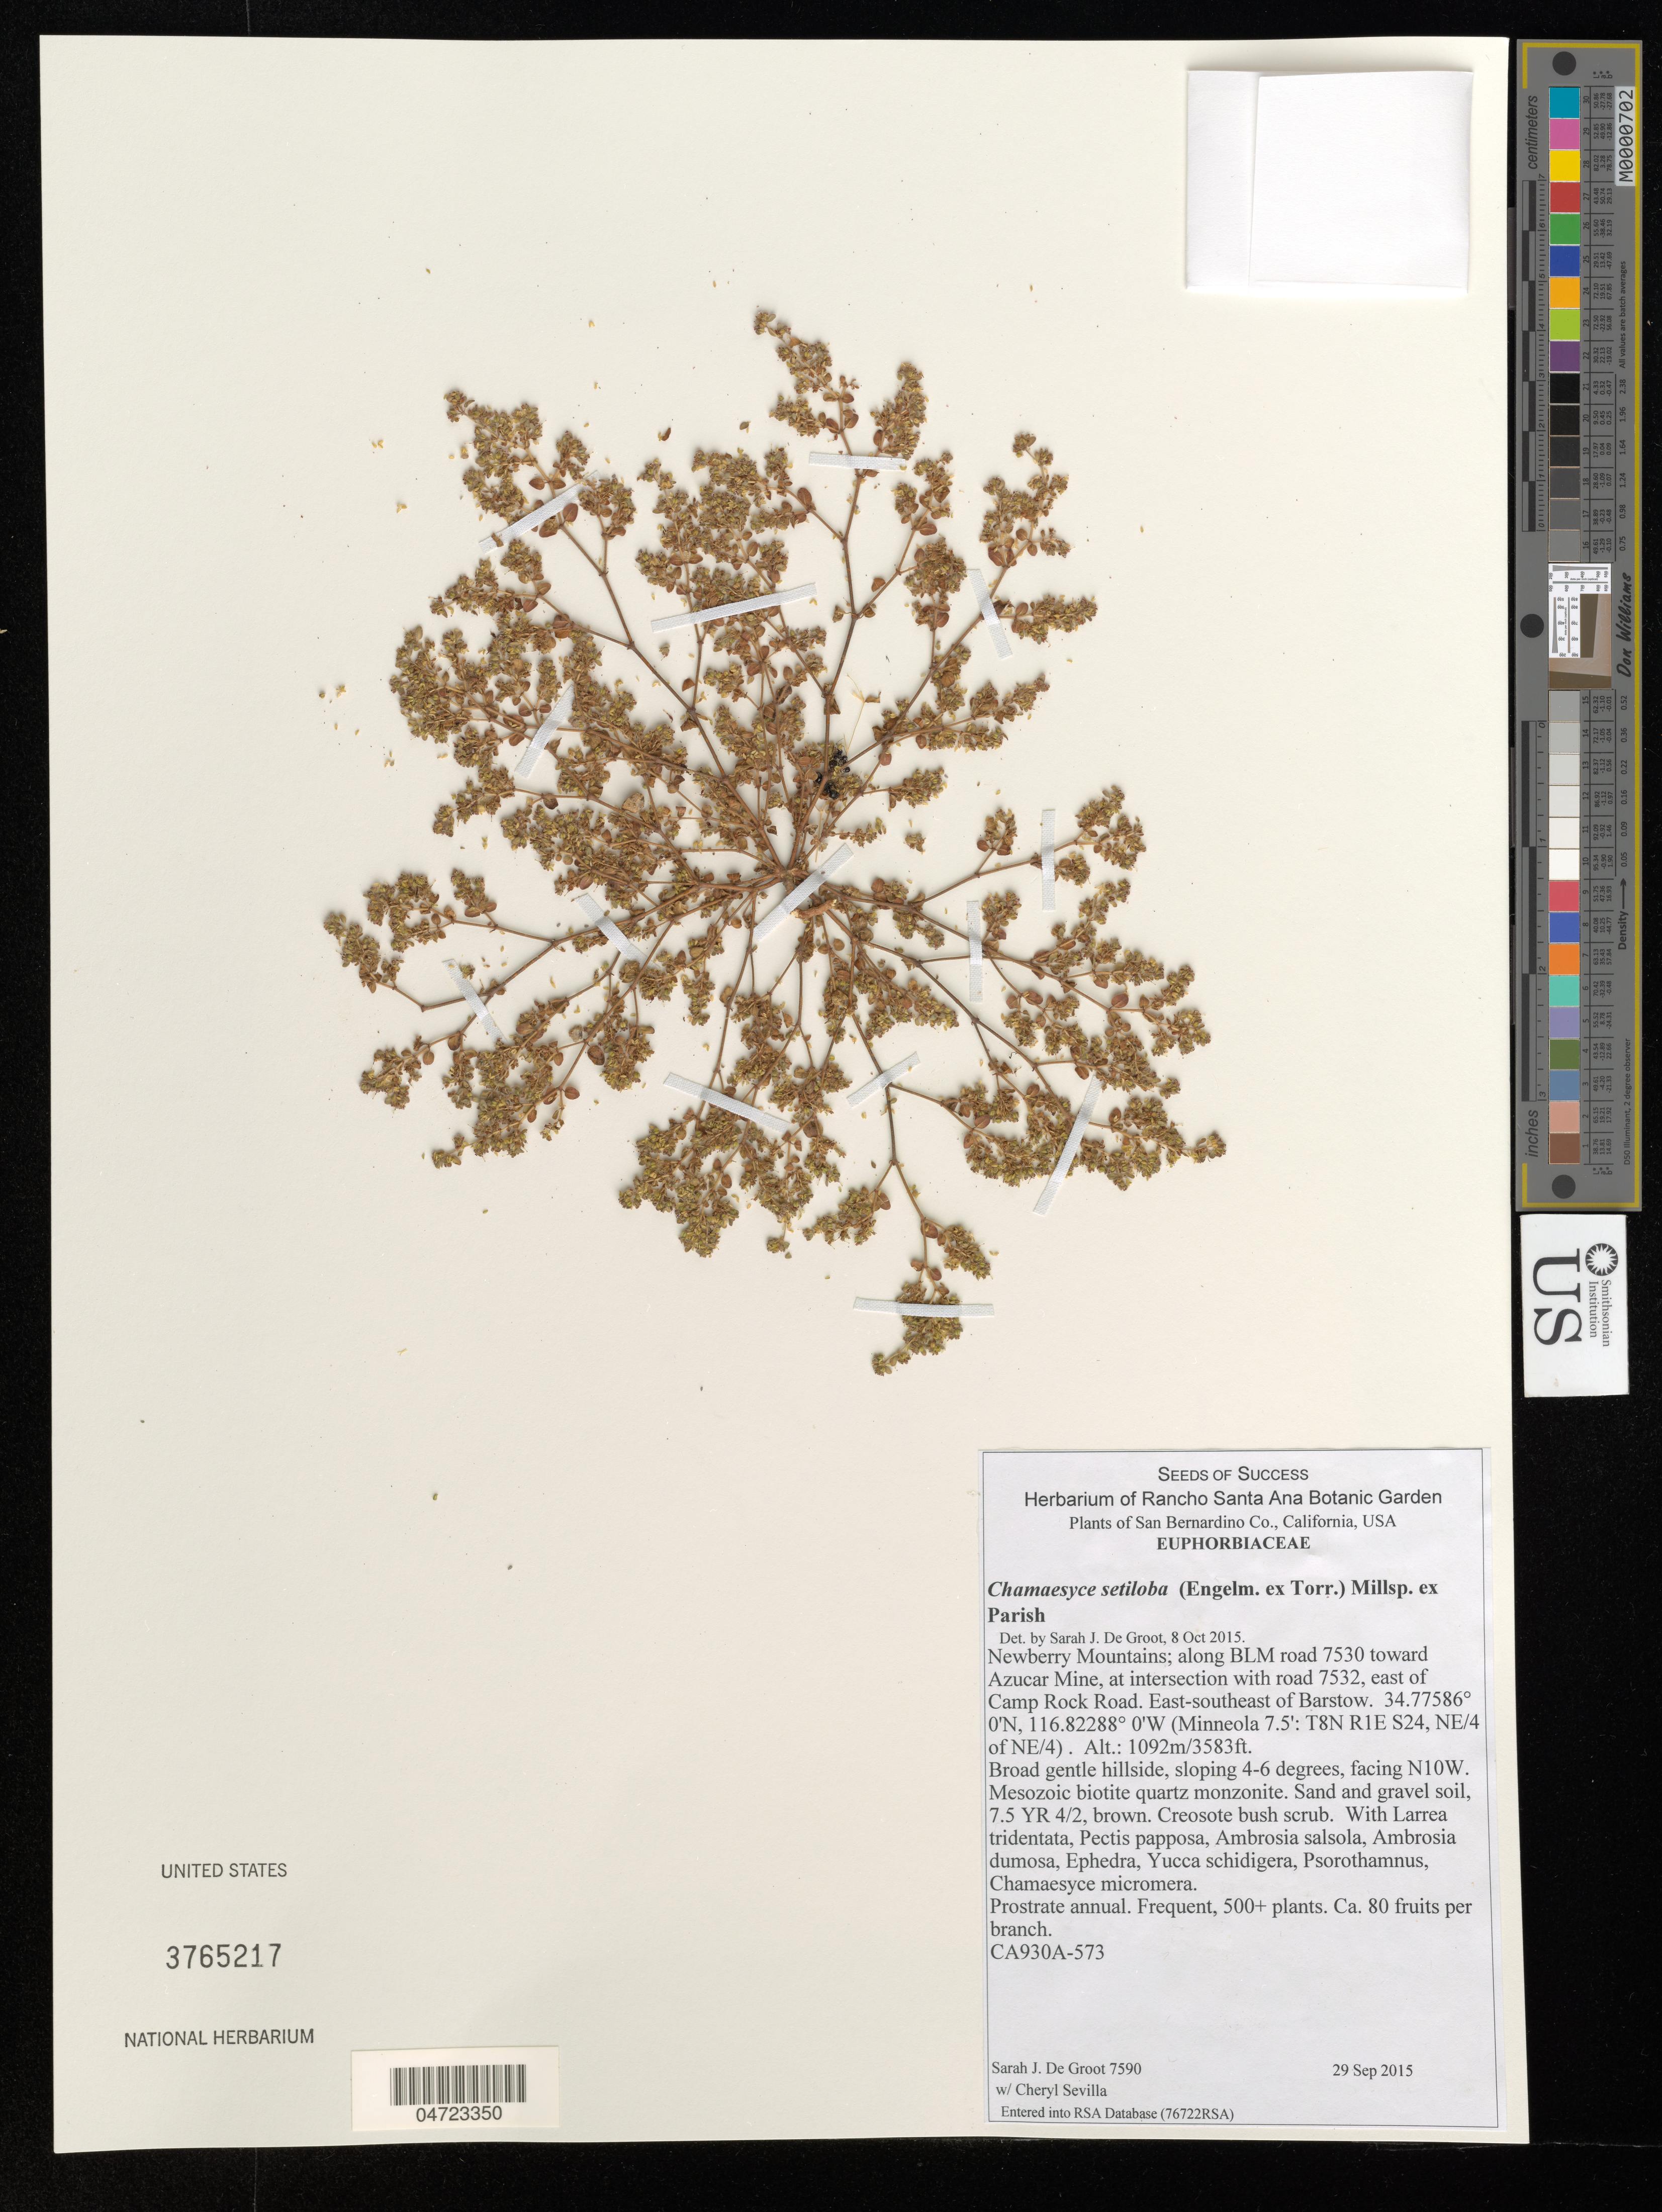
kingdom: Plantae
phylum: Tracheophyta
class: Magnoliopsida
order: Malpighiales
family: Euphorbiaceae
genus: Chamaesyce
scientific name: Chamaesyce setiloba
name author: (Engelm. ex Torr.) Norton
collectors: S. De Groot & C. Sevilla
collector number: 7590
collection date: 2015-09-29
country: United States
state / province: California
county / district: San Bernardino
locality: San Bernardino Co. Newberry Mountains; along BLM road 7530 toward Azucar Mine, at intersection with road 7532, east of Camp Rock Road. East-southeast of Barstow. (Minneola 7.5': T8N R1E S24, NE/4 of NE/4).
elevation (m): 1092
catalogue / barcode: US 3765217